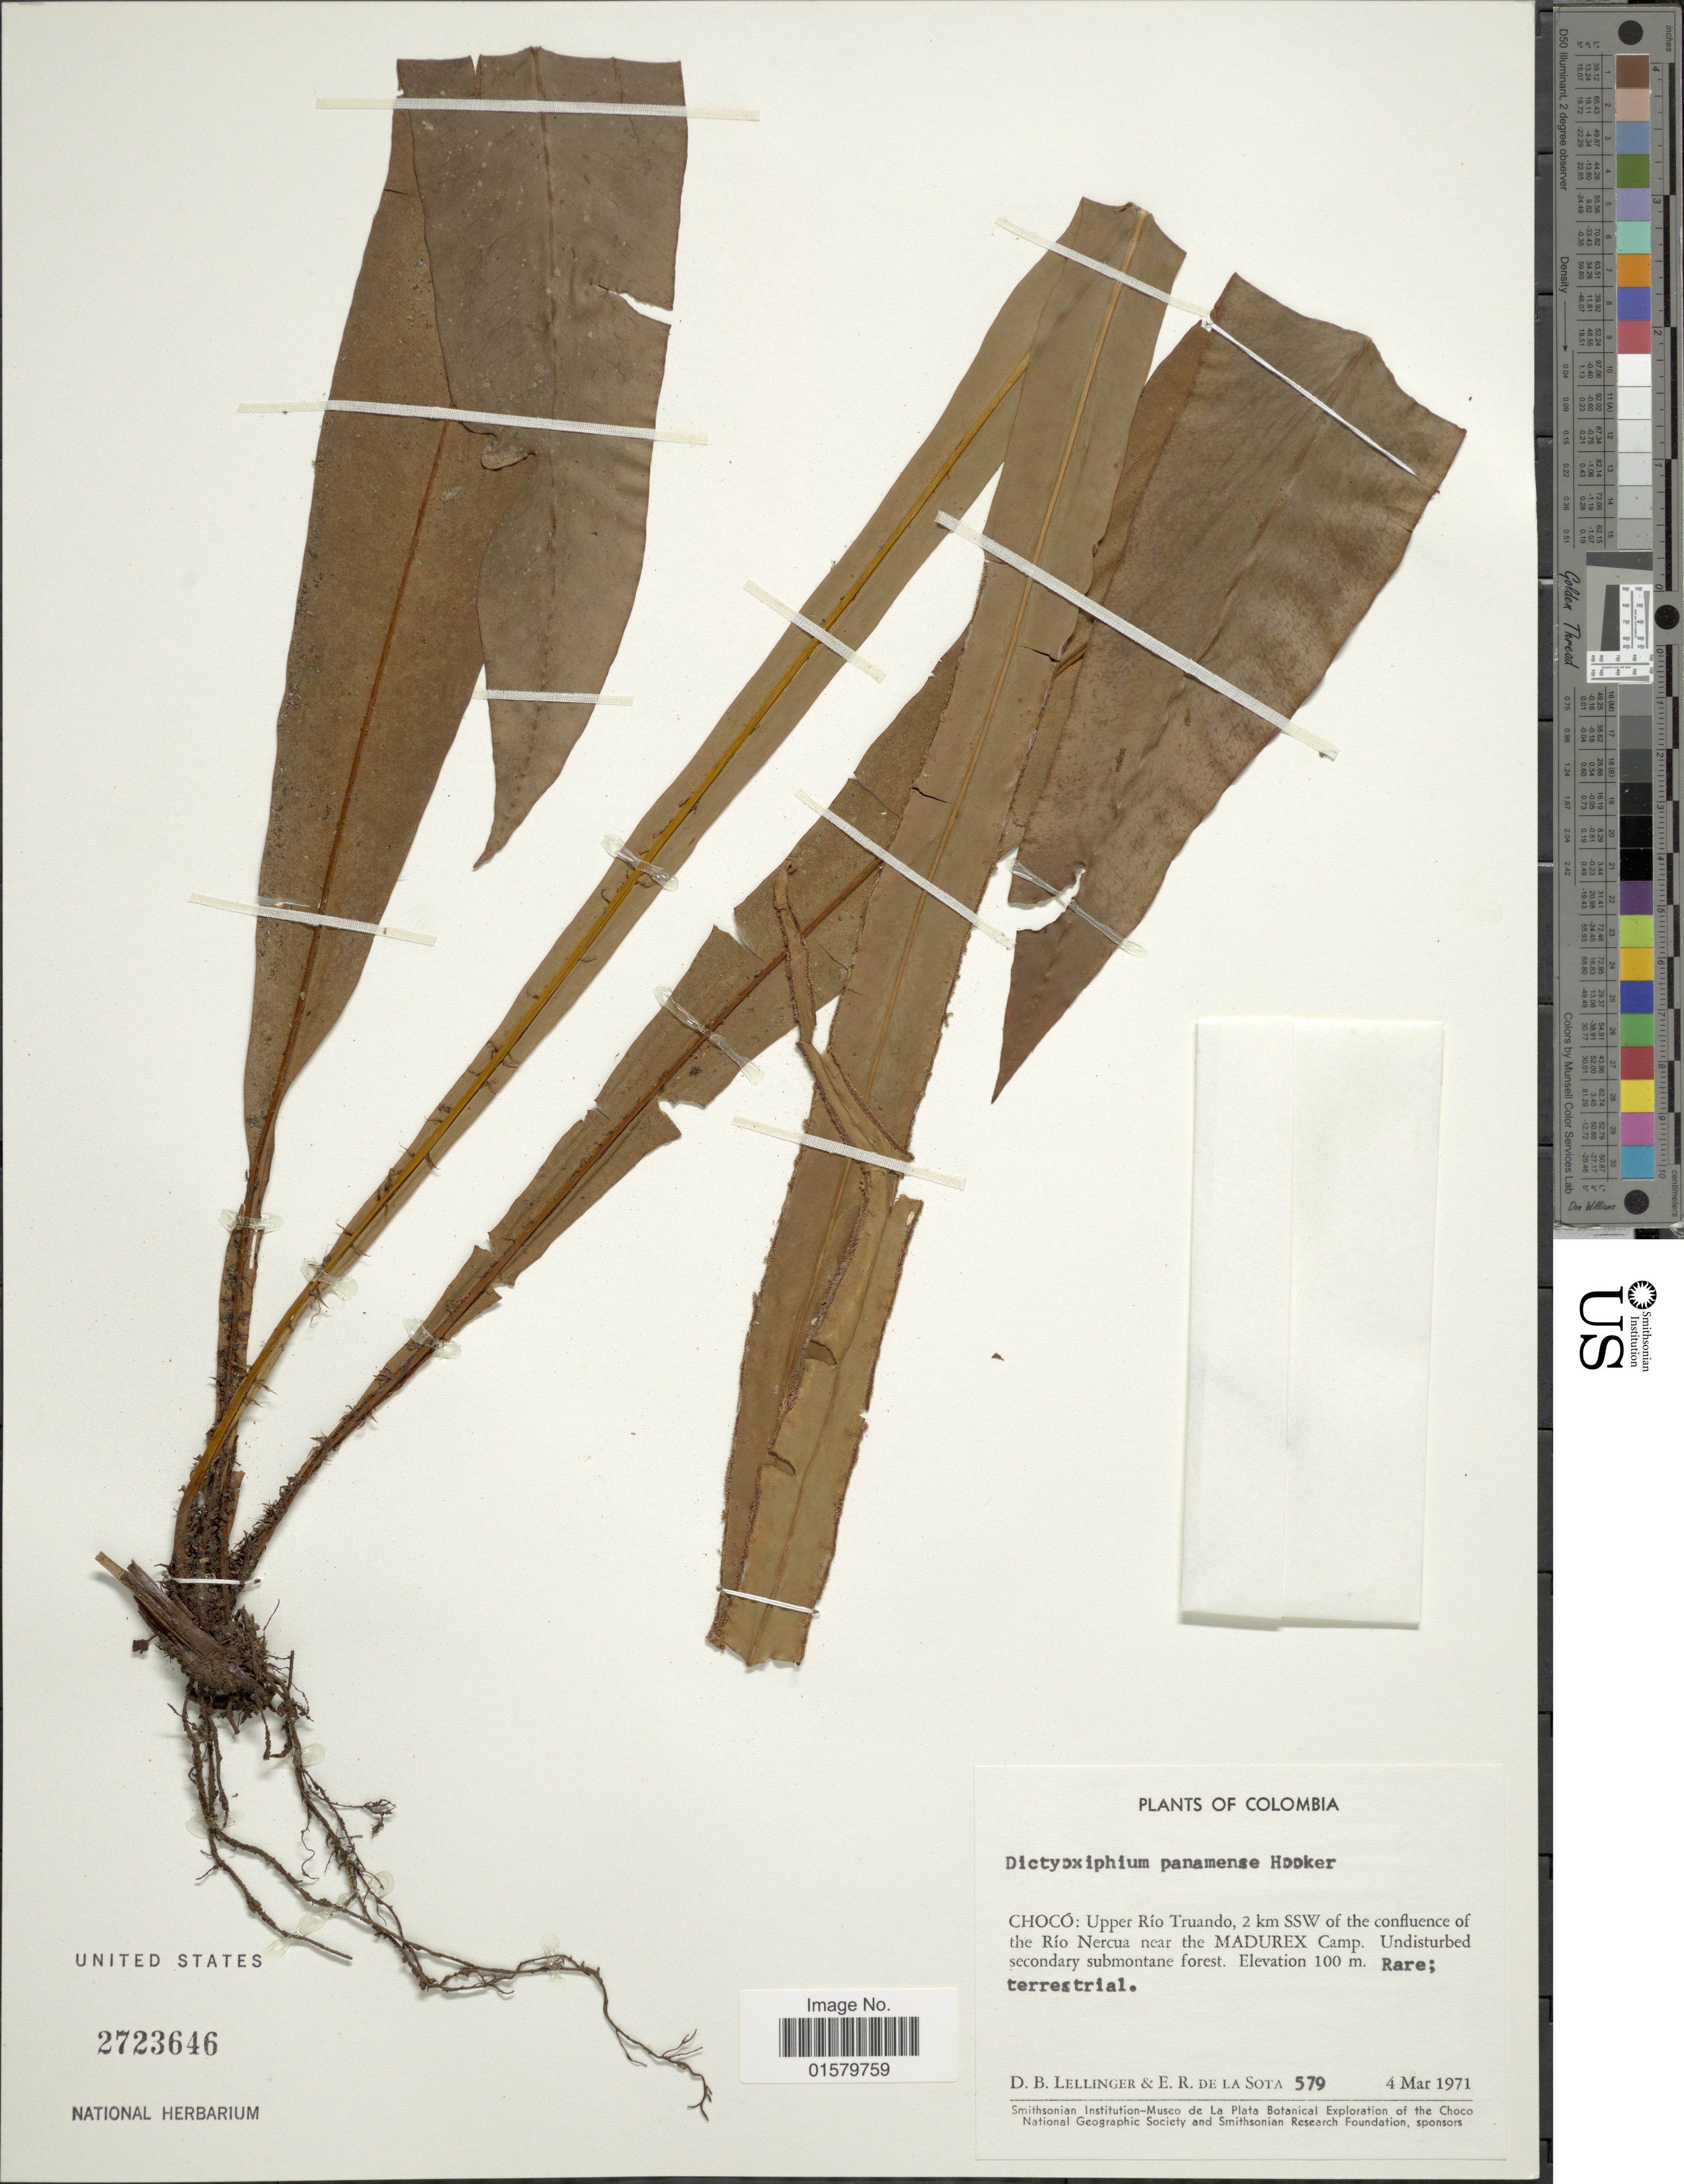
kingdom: Plantae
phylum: Tracheophyta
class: Polypodiopsida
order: Polypodiales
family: Tectariaceae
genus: Tectaria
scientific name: Tectaria panamensis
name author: (Hook.) R.M. Tryon & A.F. Tryon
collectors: D. B. Lellinger & E. R. de la Sota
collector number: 579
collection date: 1971-03-04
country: Colombia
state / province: Chocó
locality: Upper Rio Truando, 2 km SSW of the confluence of the Rio Nercua near the Madurex Camp. Undisturbed secodary submontane forest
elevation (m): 100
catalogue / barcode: US 2723646